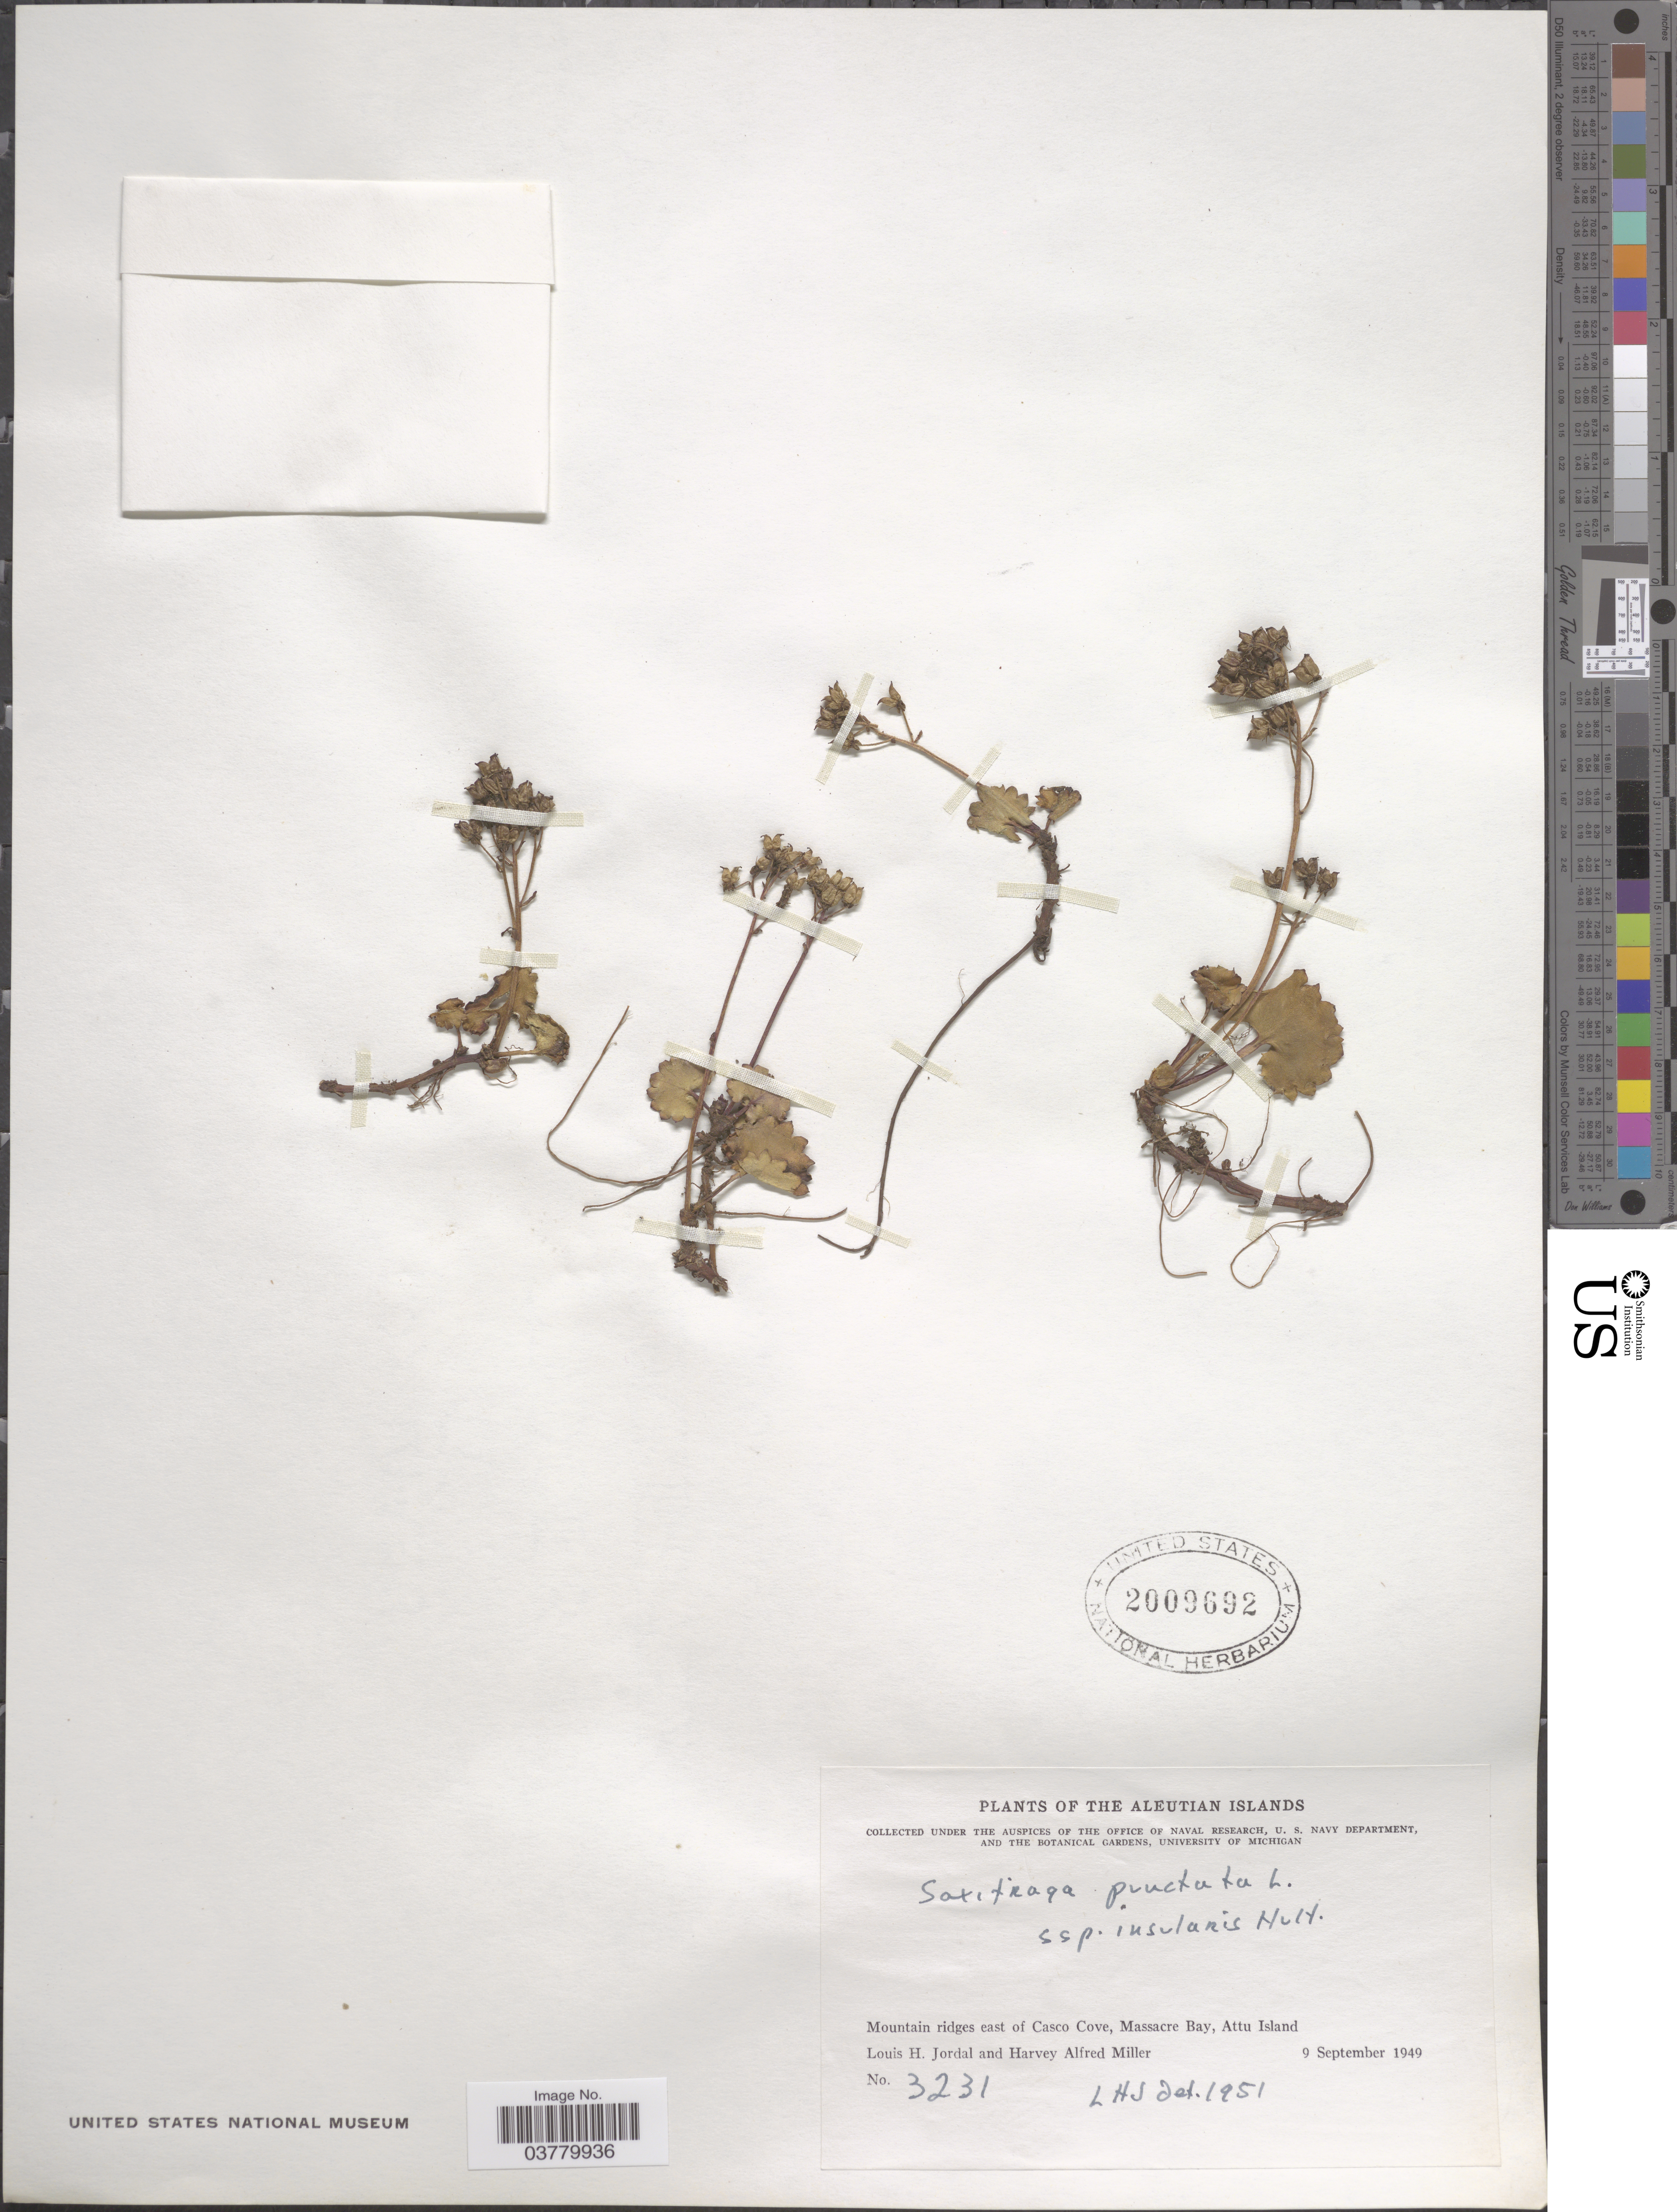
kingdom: Plantae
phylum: Tracheophyta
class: Magnoliopsida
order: Saxifragales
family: Saxifragaceae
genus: Micranthes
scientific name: Micranthes nelsoniana var. insularis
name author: (Hultén) Gornall & H. Ohba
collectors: L. Jordal & H. A. Miller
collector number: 3231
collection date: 1949-09-09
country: United States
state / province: Alaska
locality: Aleutian Islands. Mountain ridges east of Casco Cove, Massacre Bay, Attu Island.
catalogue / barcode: US 2009692